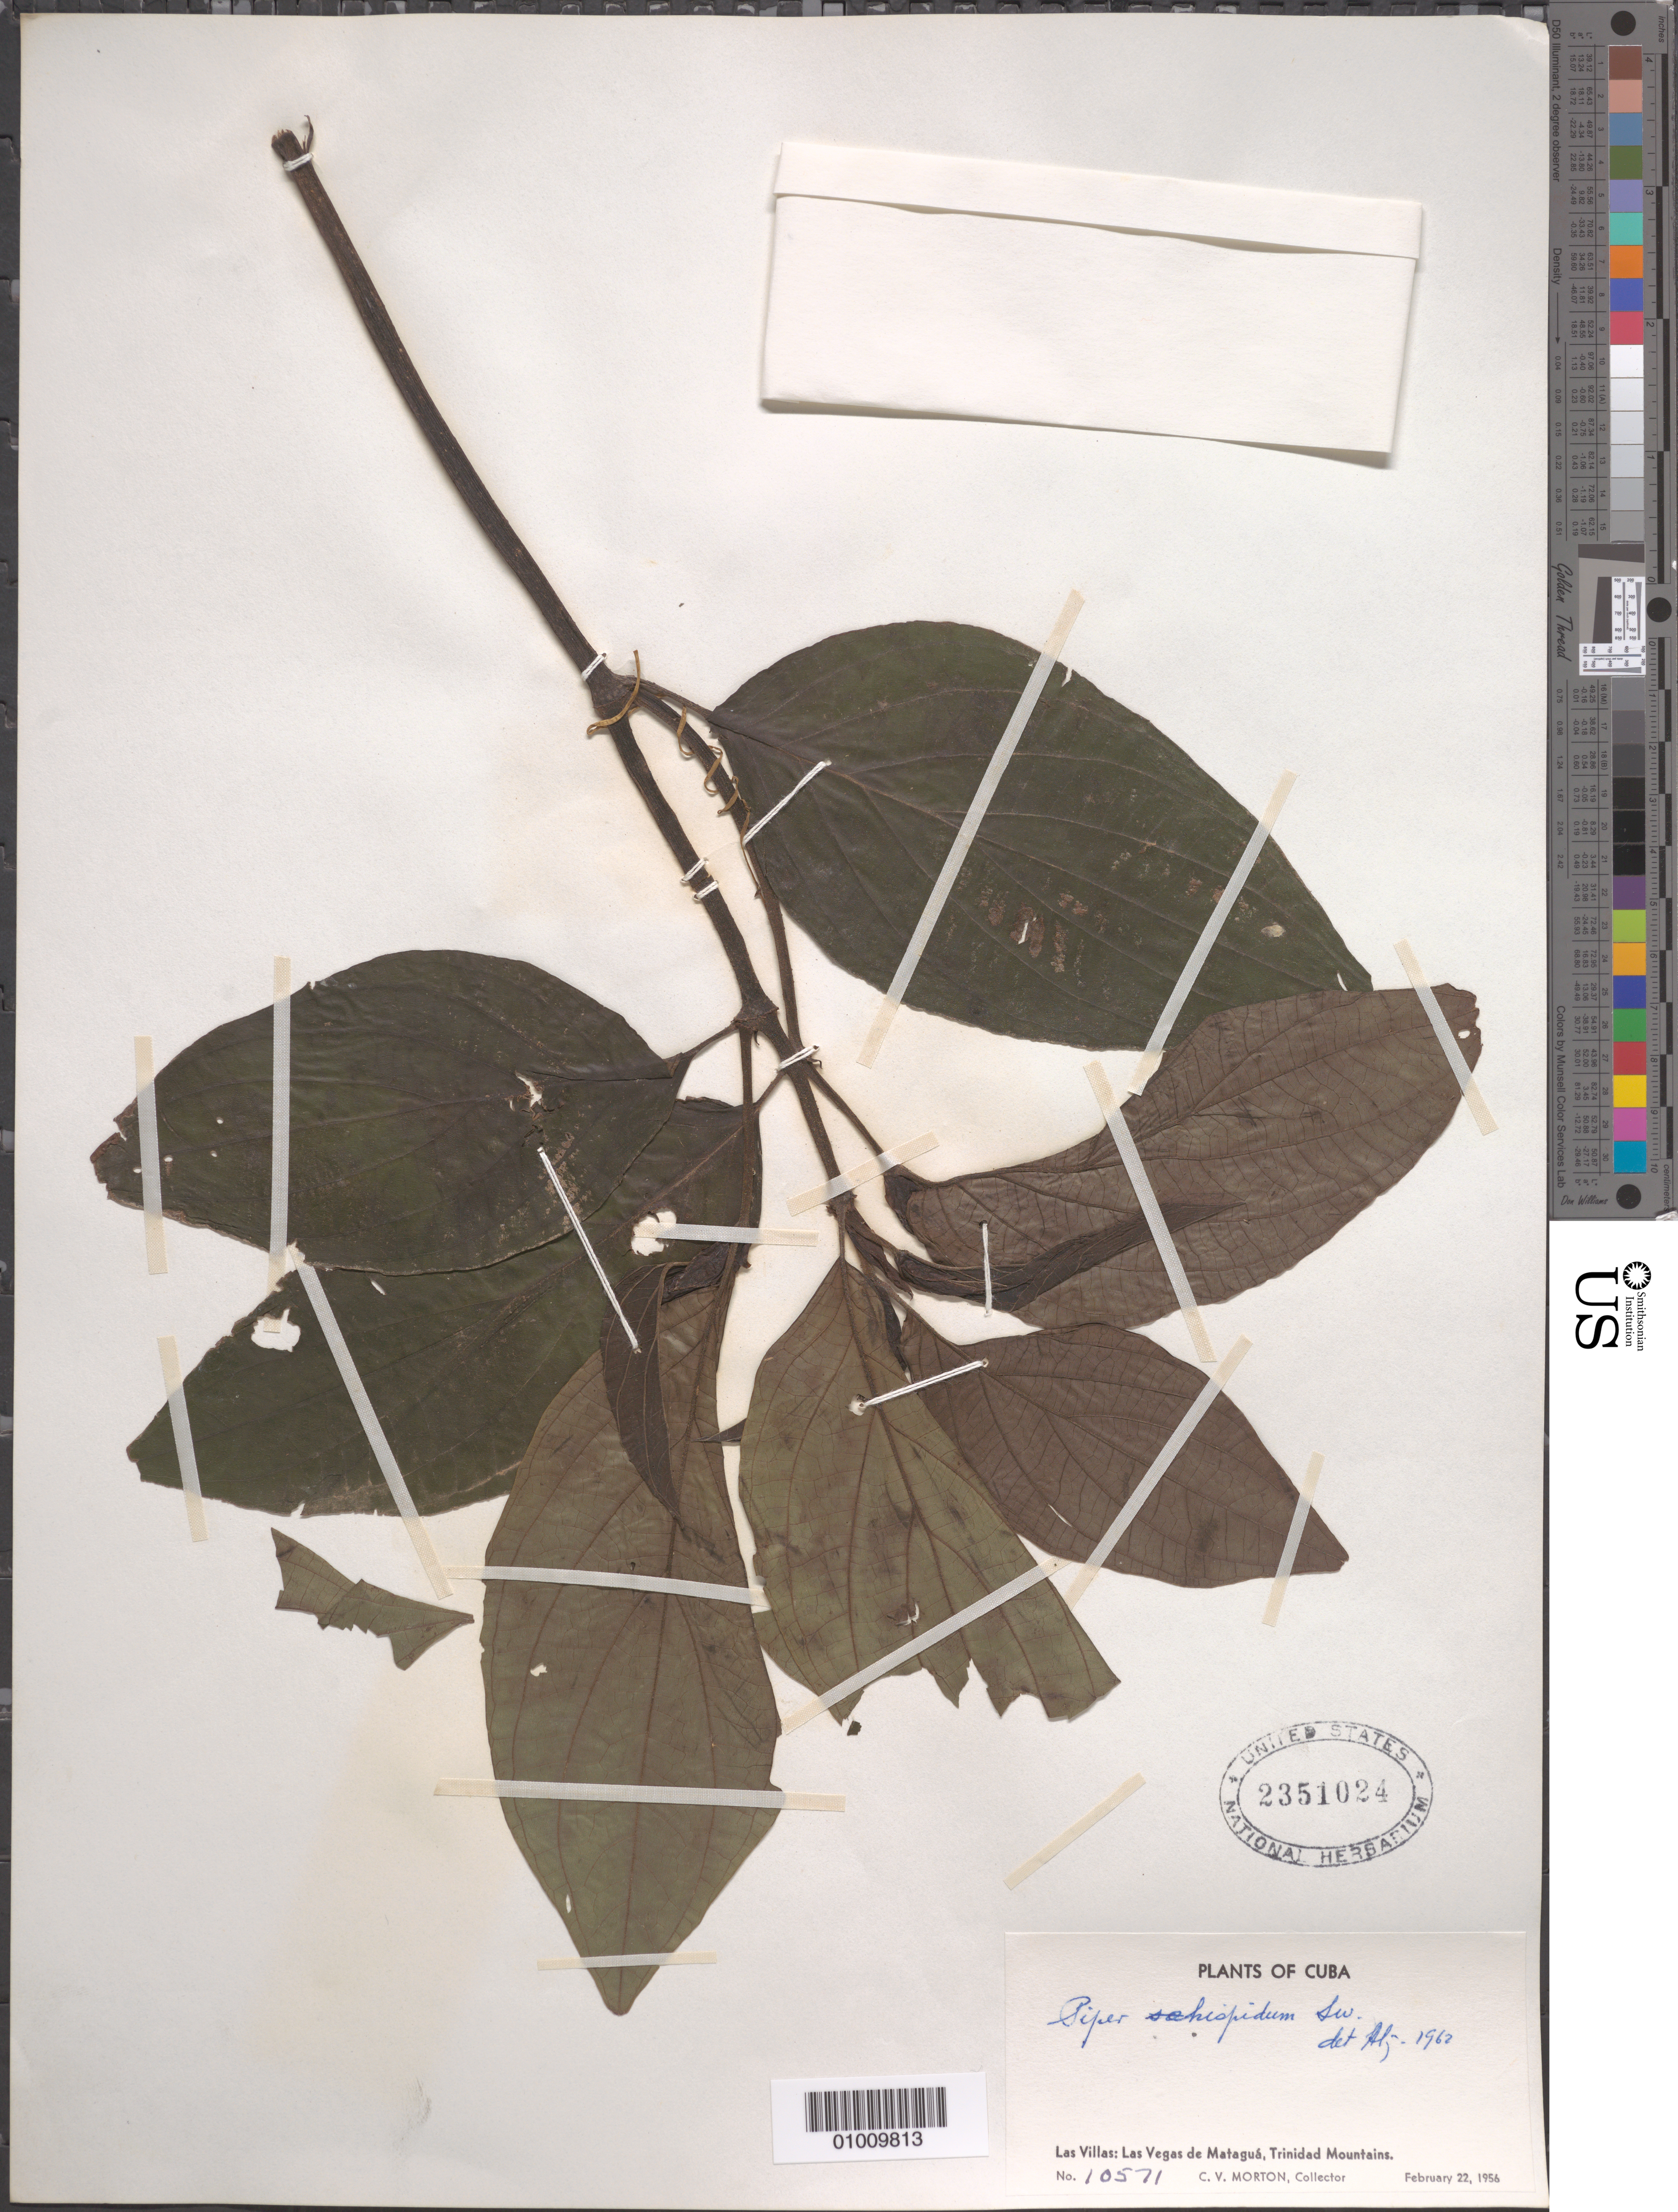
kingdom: Plantae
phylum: Tracheophyta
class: Magnoliopsida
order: Piperales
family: Piperaceae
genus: Piper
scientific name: Piper hispidum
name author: Sw.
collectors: C. V. Morton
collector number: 10571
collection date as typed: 21 Feb 1956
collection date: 1956-02-21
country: Cuba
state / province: Las Villas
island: Cuba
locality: Las Villas: Las Vegas de Matagua, Trinidad Mountains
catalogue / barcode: US 2351024